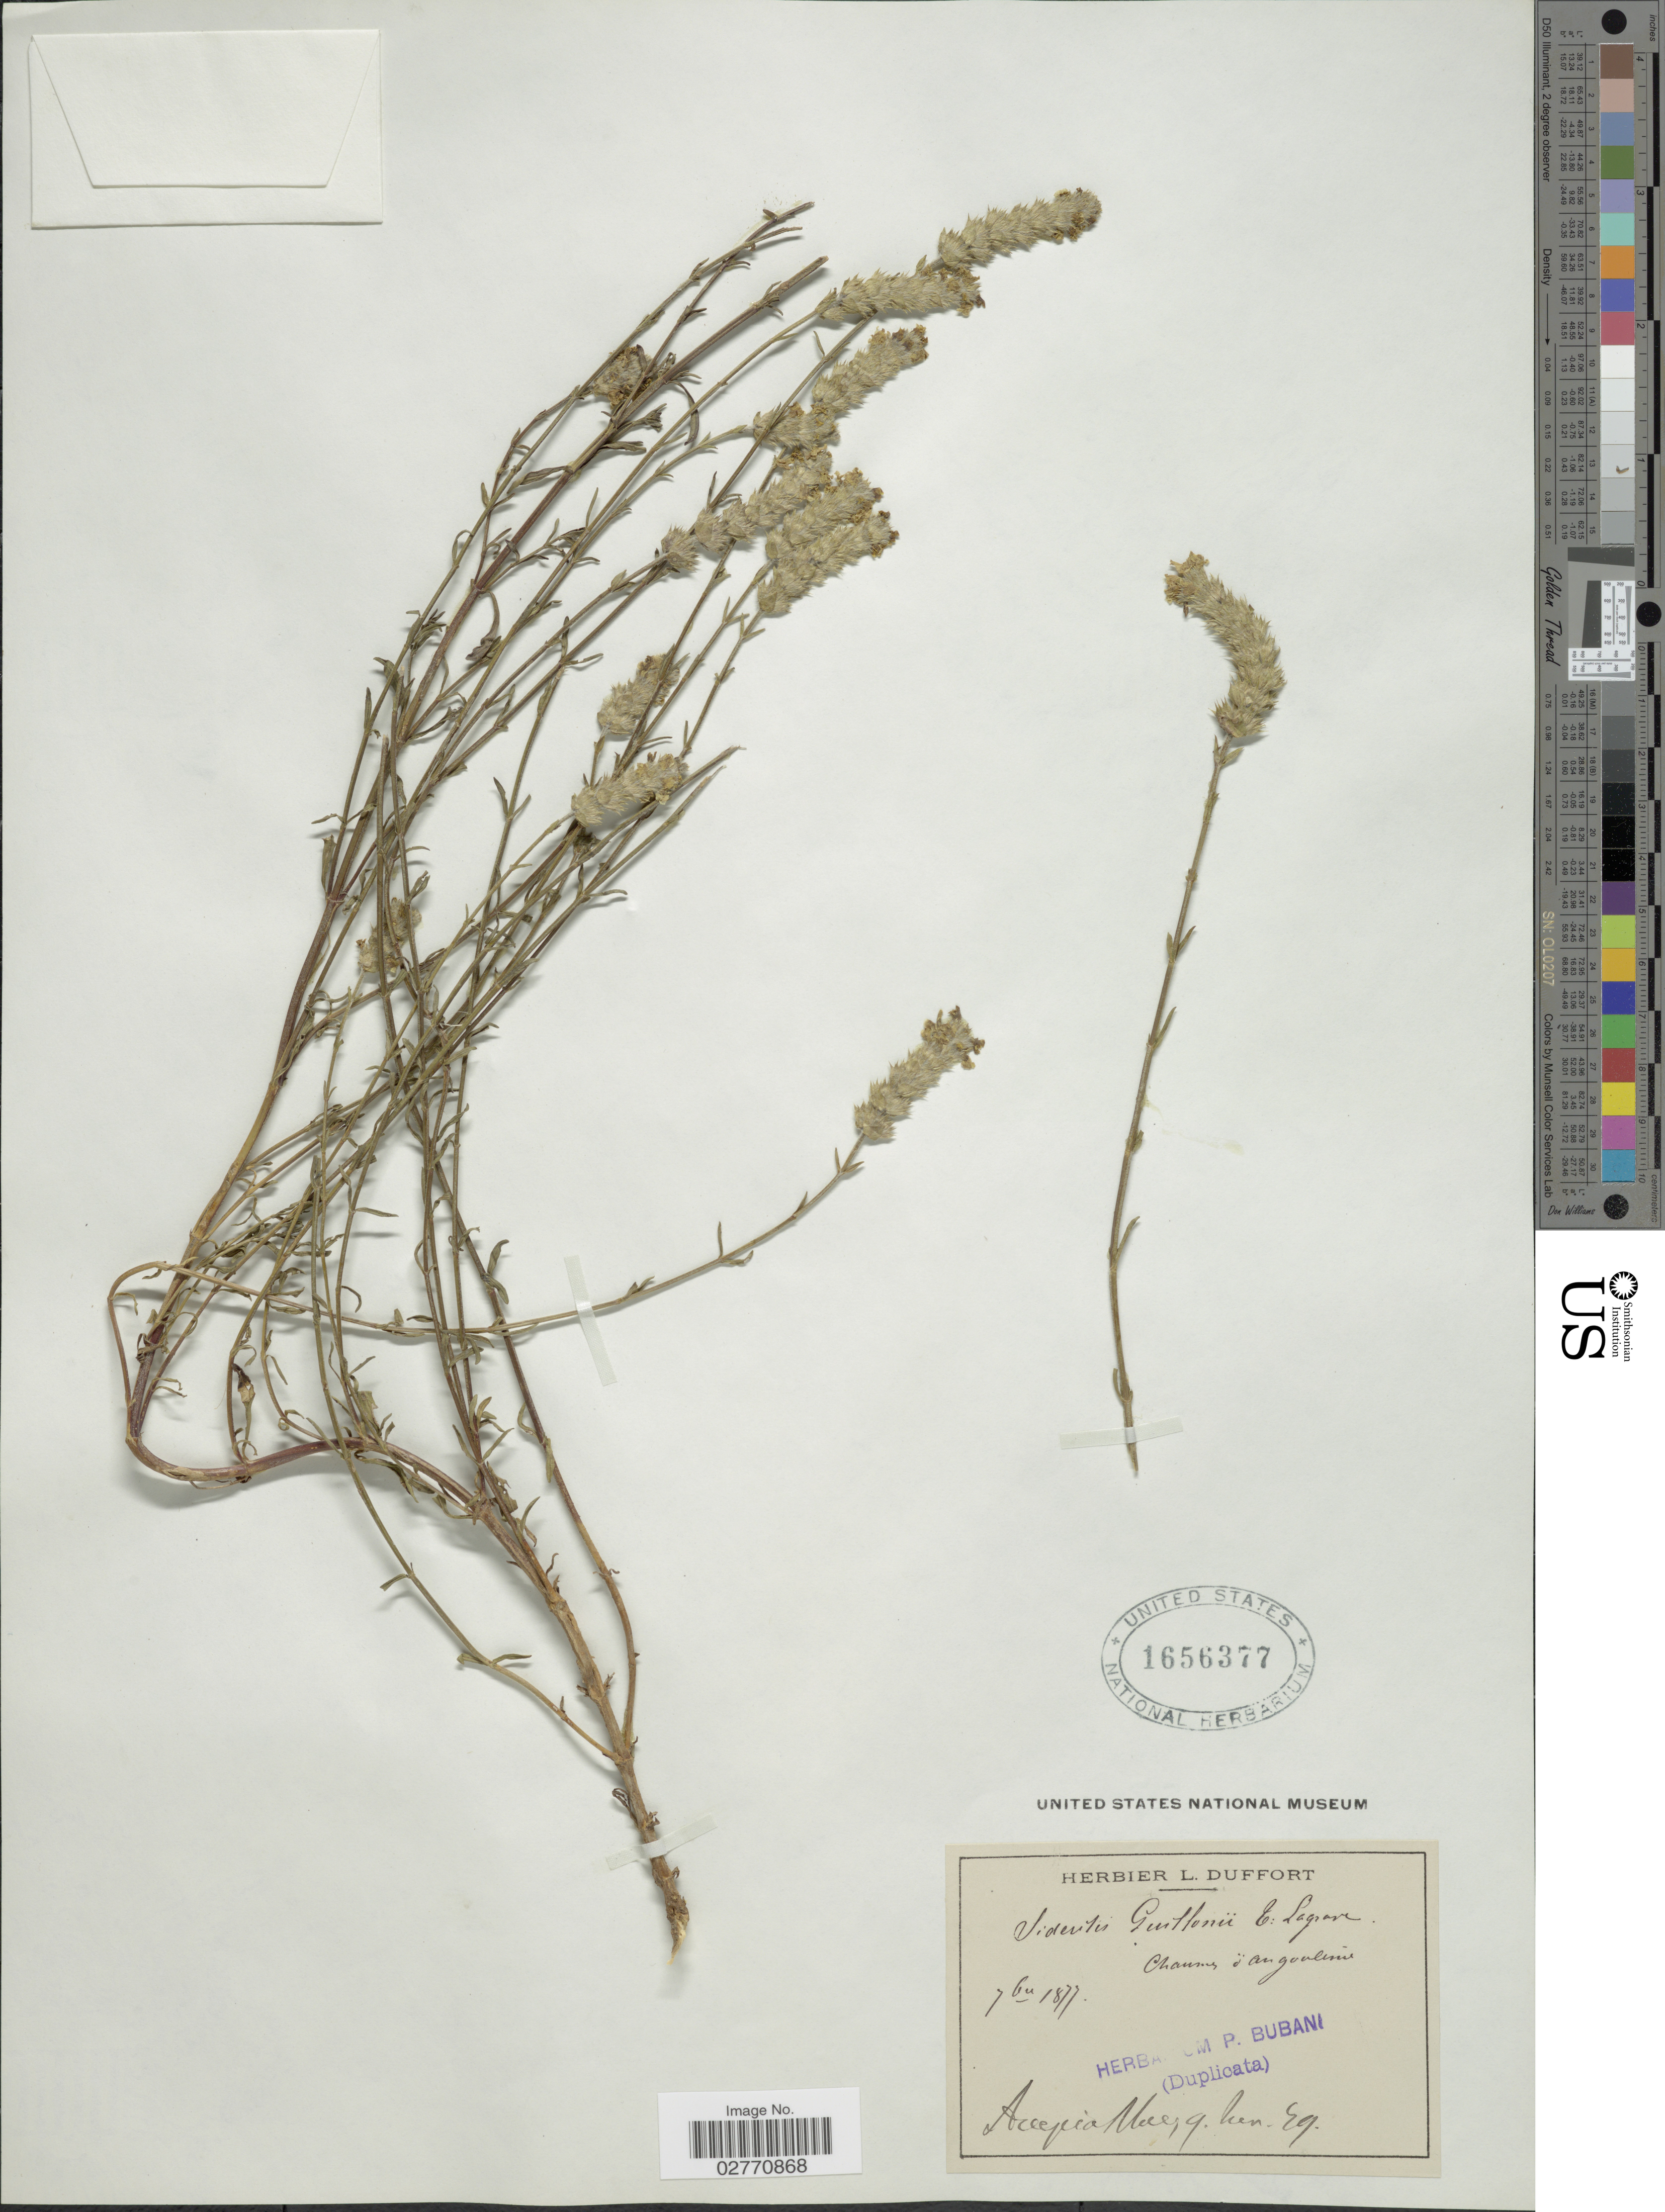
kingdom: Plantae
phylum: Tracheophyta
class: Magnoliopsida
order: Lamiales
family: Lamiaceae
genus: Sideritis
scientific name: Sideritis guillonii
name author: Timb.-Lagr.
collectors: Ex herb. L. Duffort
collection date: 1877-09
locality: Acepia Mues q.hen [interpreted] Eq.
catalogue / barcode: US 1656377